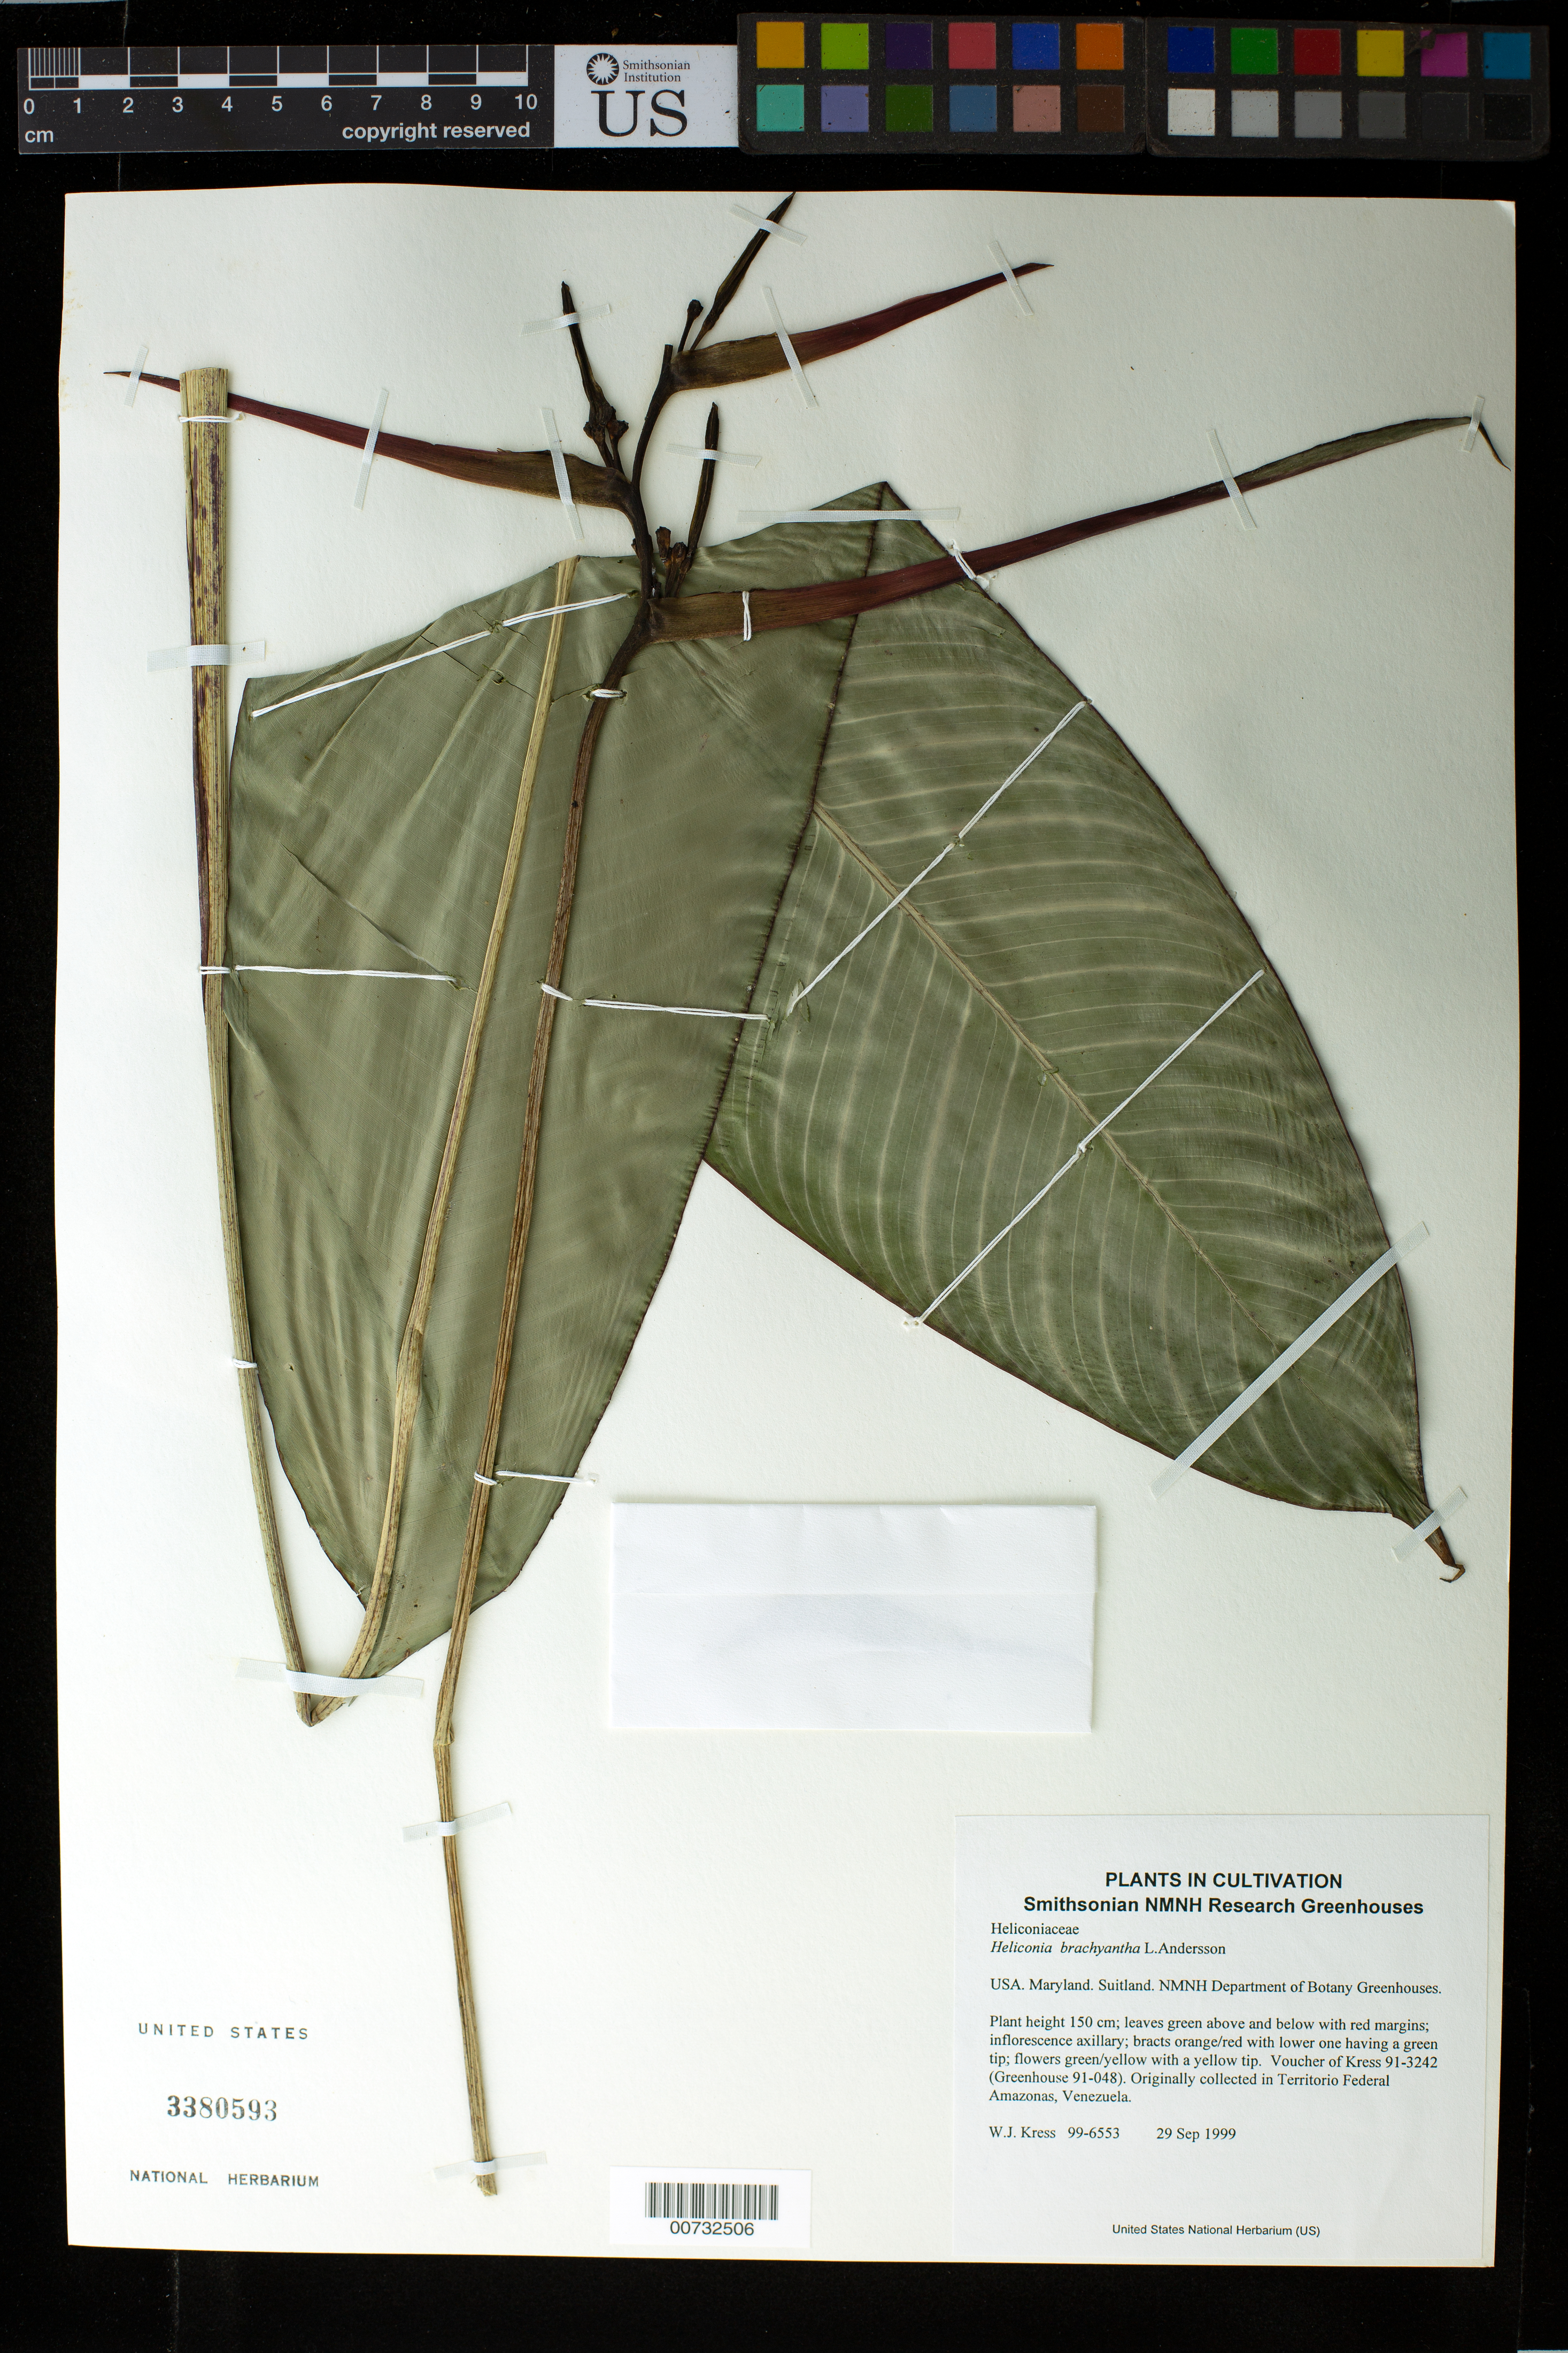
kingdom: Plantae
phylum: Tracheophyta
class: Liliopsida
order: Zingiberales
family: Heliconiaceae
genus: Heliconia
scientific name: Heliconia brachyantha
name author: L. Andersson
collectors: W. J. Kress & M. Bordelon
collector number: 99-6553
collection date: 1999-09-29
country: United States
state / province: Maryland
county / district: Prince George's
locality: NMNH Botany Research Greenhouses. Suitland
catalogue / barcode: US 338593